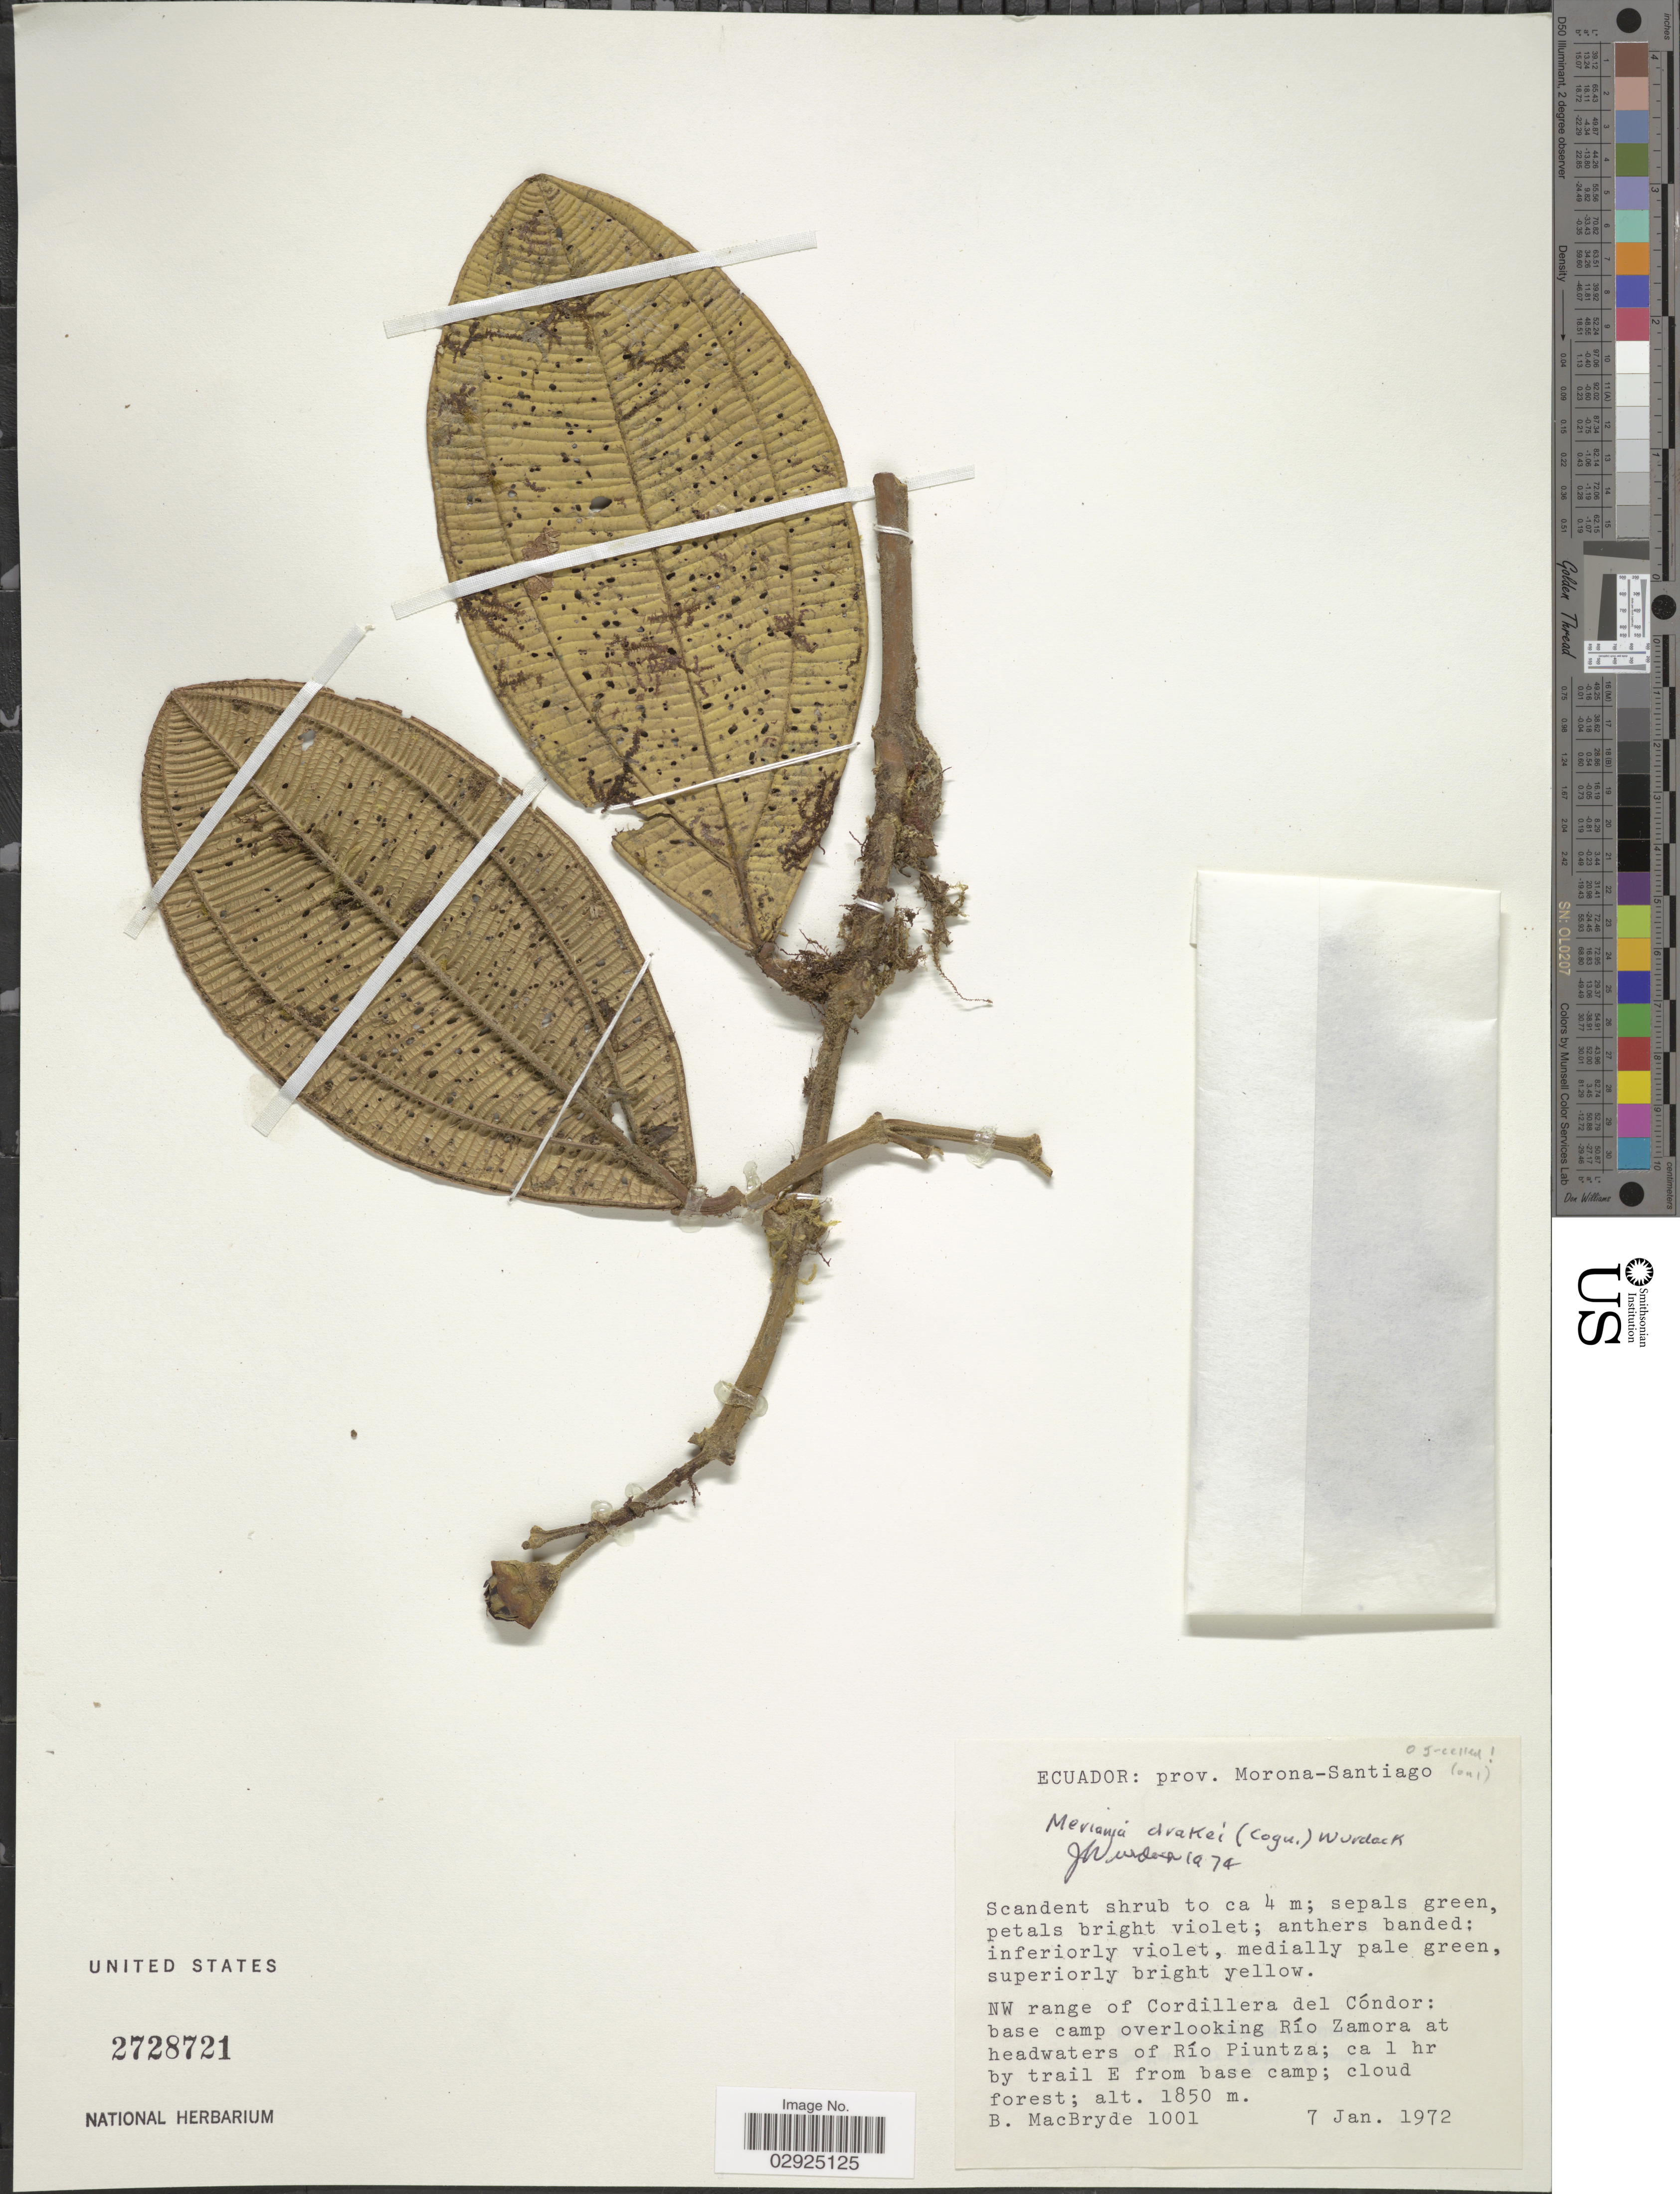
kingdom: Plantae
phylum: Tracheophyta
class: Magnoliopsida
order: Myrtales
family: Melastomataceae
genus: Meriania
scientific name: Meriania drakei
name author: (Cogn.) Wurdack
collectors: B. MacBryde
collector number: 1001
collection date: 1972-01-07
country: Ecuador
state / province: Morona-Santiago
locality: NW range of Cordillera del Cóndor: base camp overlooking Río Zamora at headwaters of Río Piuntza; ca 1 hr by trail E from base camp.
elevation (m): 1850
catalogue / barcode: US 2728721